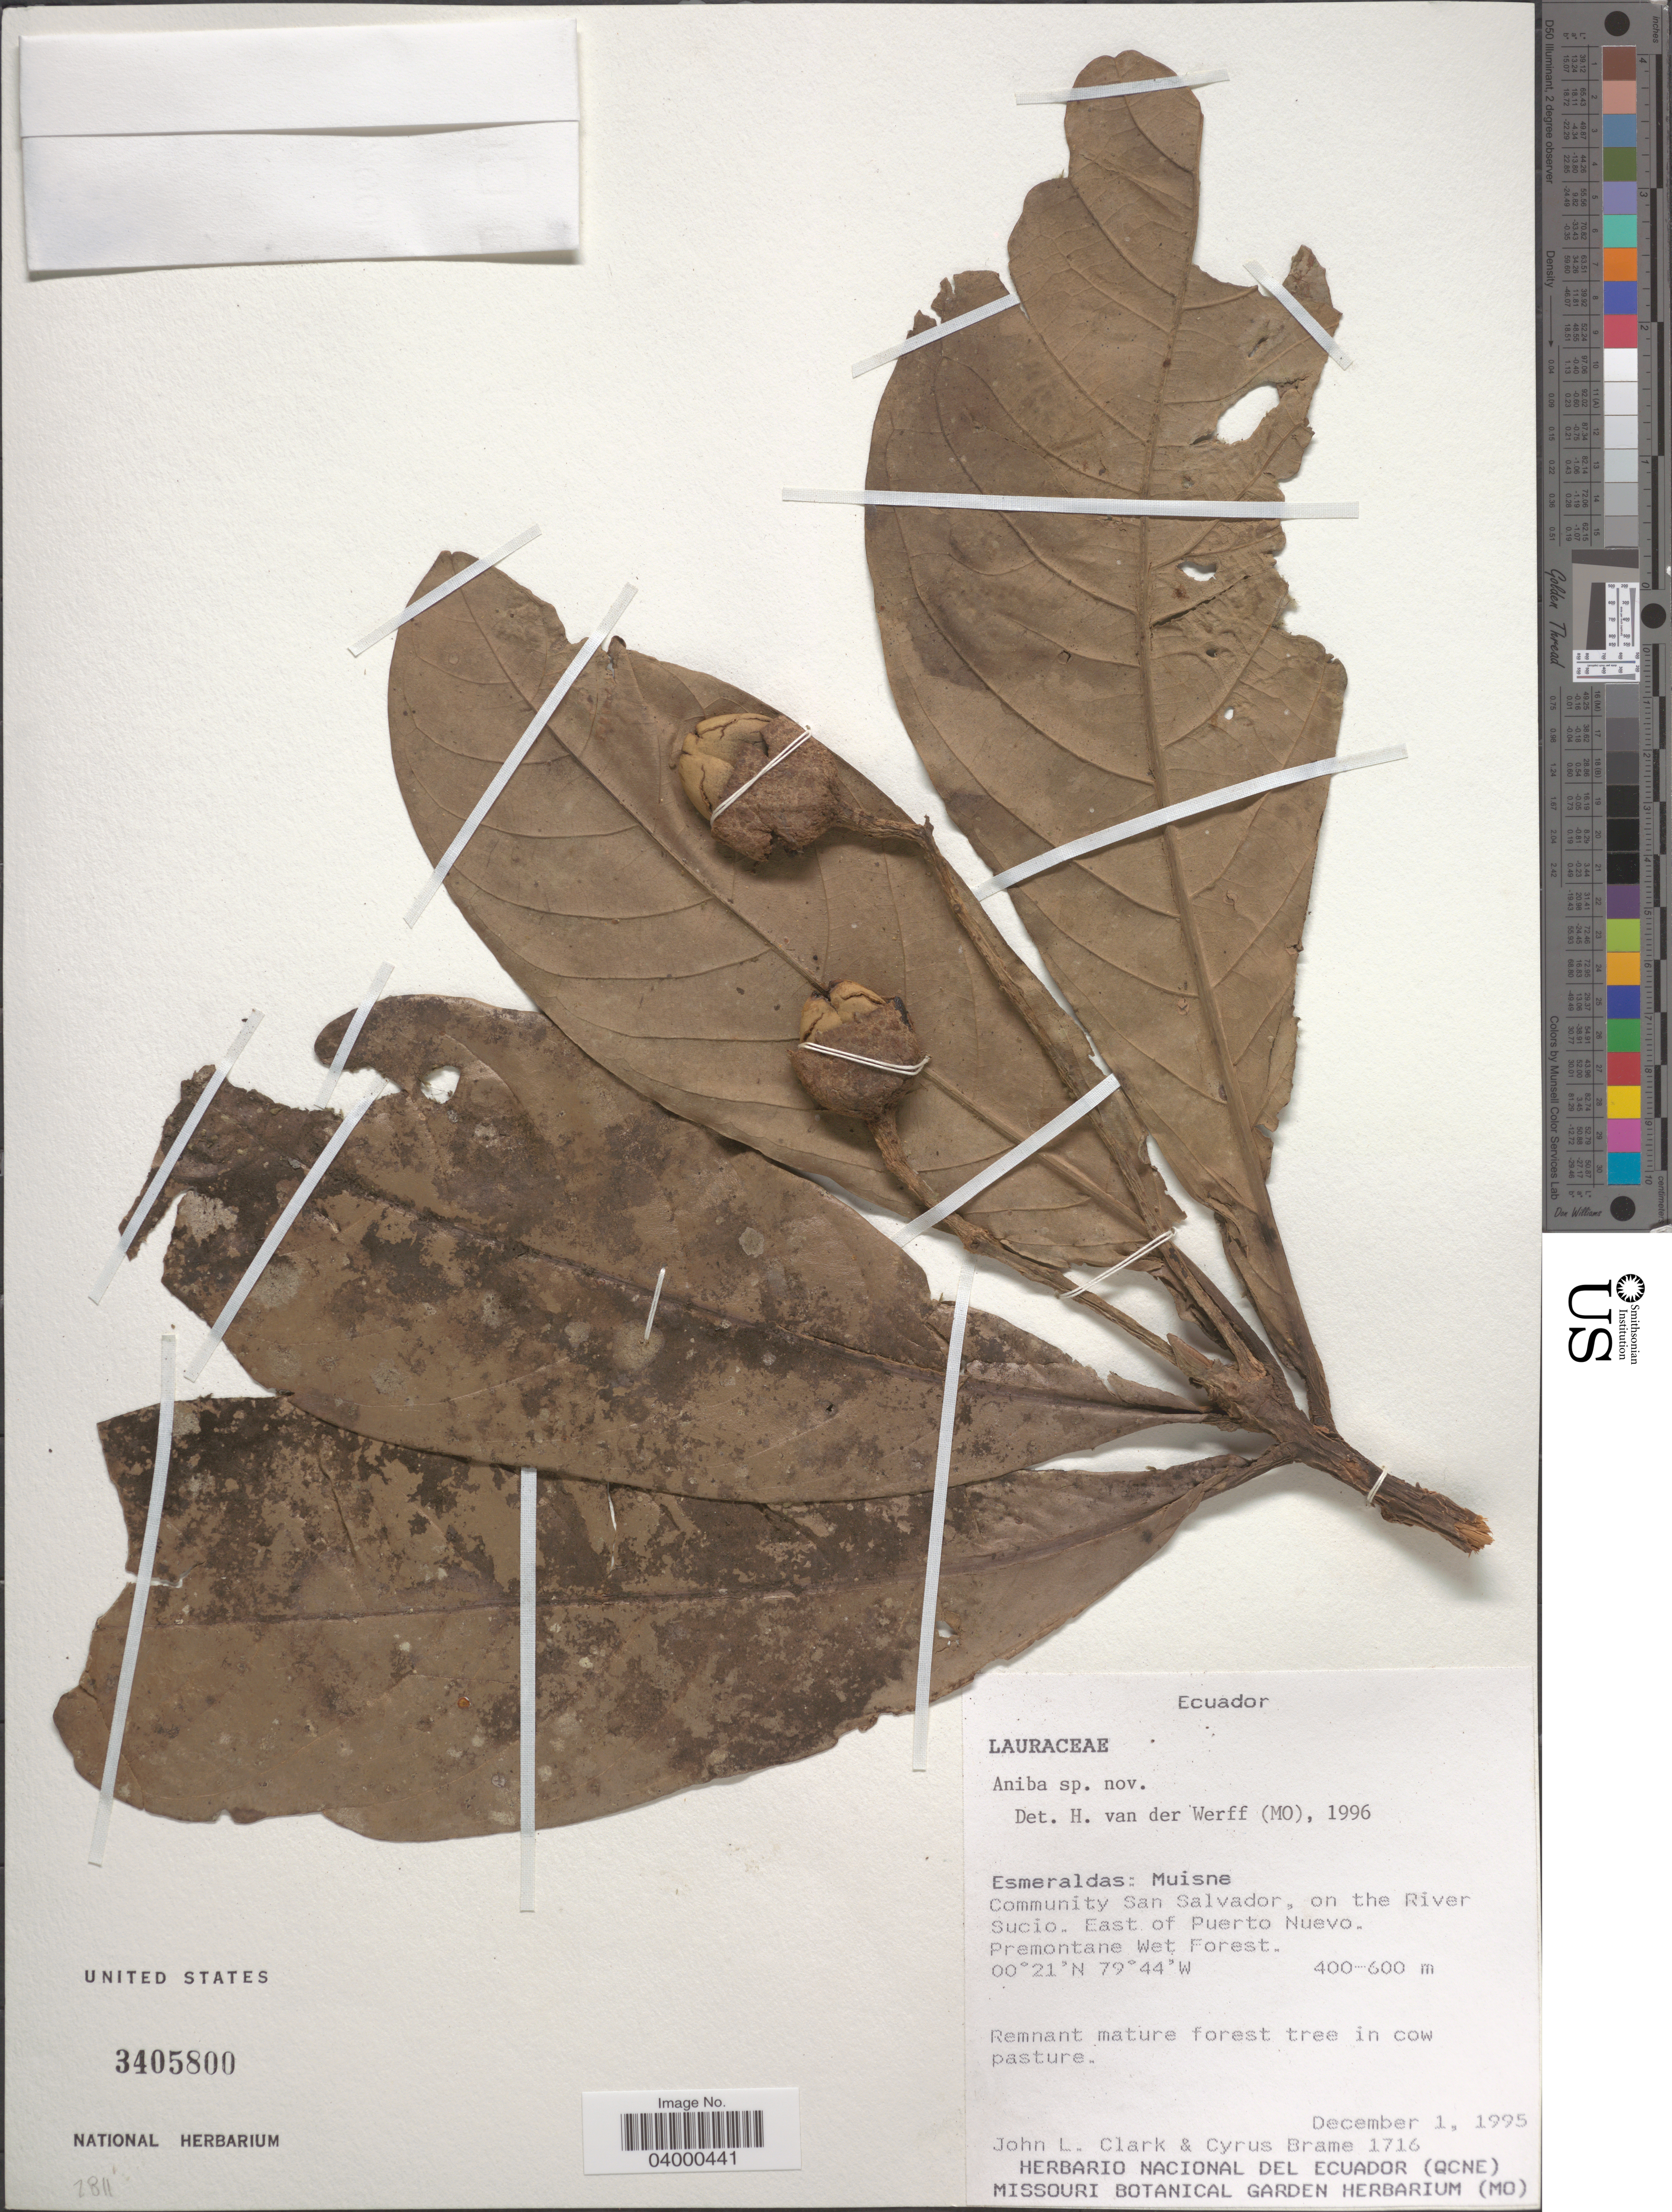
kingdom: Plantae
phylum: Tracheophyta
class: Magnoliopsida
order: Laurales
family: Lauraceae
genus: Aniba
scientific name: Aniba magnifica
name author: W. Palacios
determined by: Soler-Umbarila, Luis Fernando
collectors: J. L. Clark & C. Brame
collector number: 1716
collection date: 1995-12-01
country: Ecuador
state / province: Esmeraldas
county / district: Muisne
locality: Community San Salvador, on the River Sucio. East of Puerto Nuevo.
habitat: Premontane Wet Forest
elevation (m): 400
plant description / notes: Cited by Walter A. Palacios, Phytotaxa 346 (2): 184. 2018.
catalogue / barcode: US 3405800